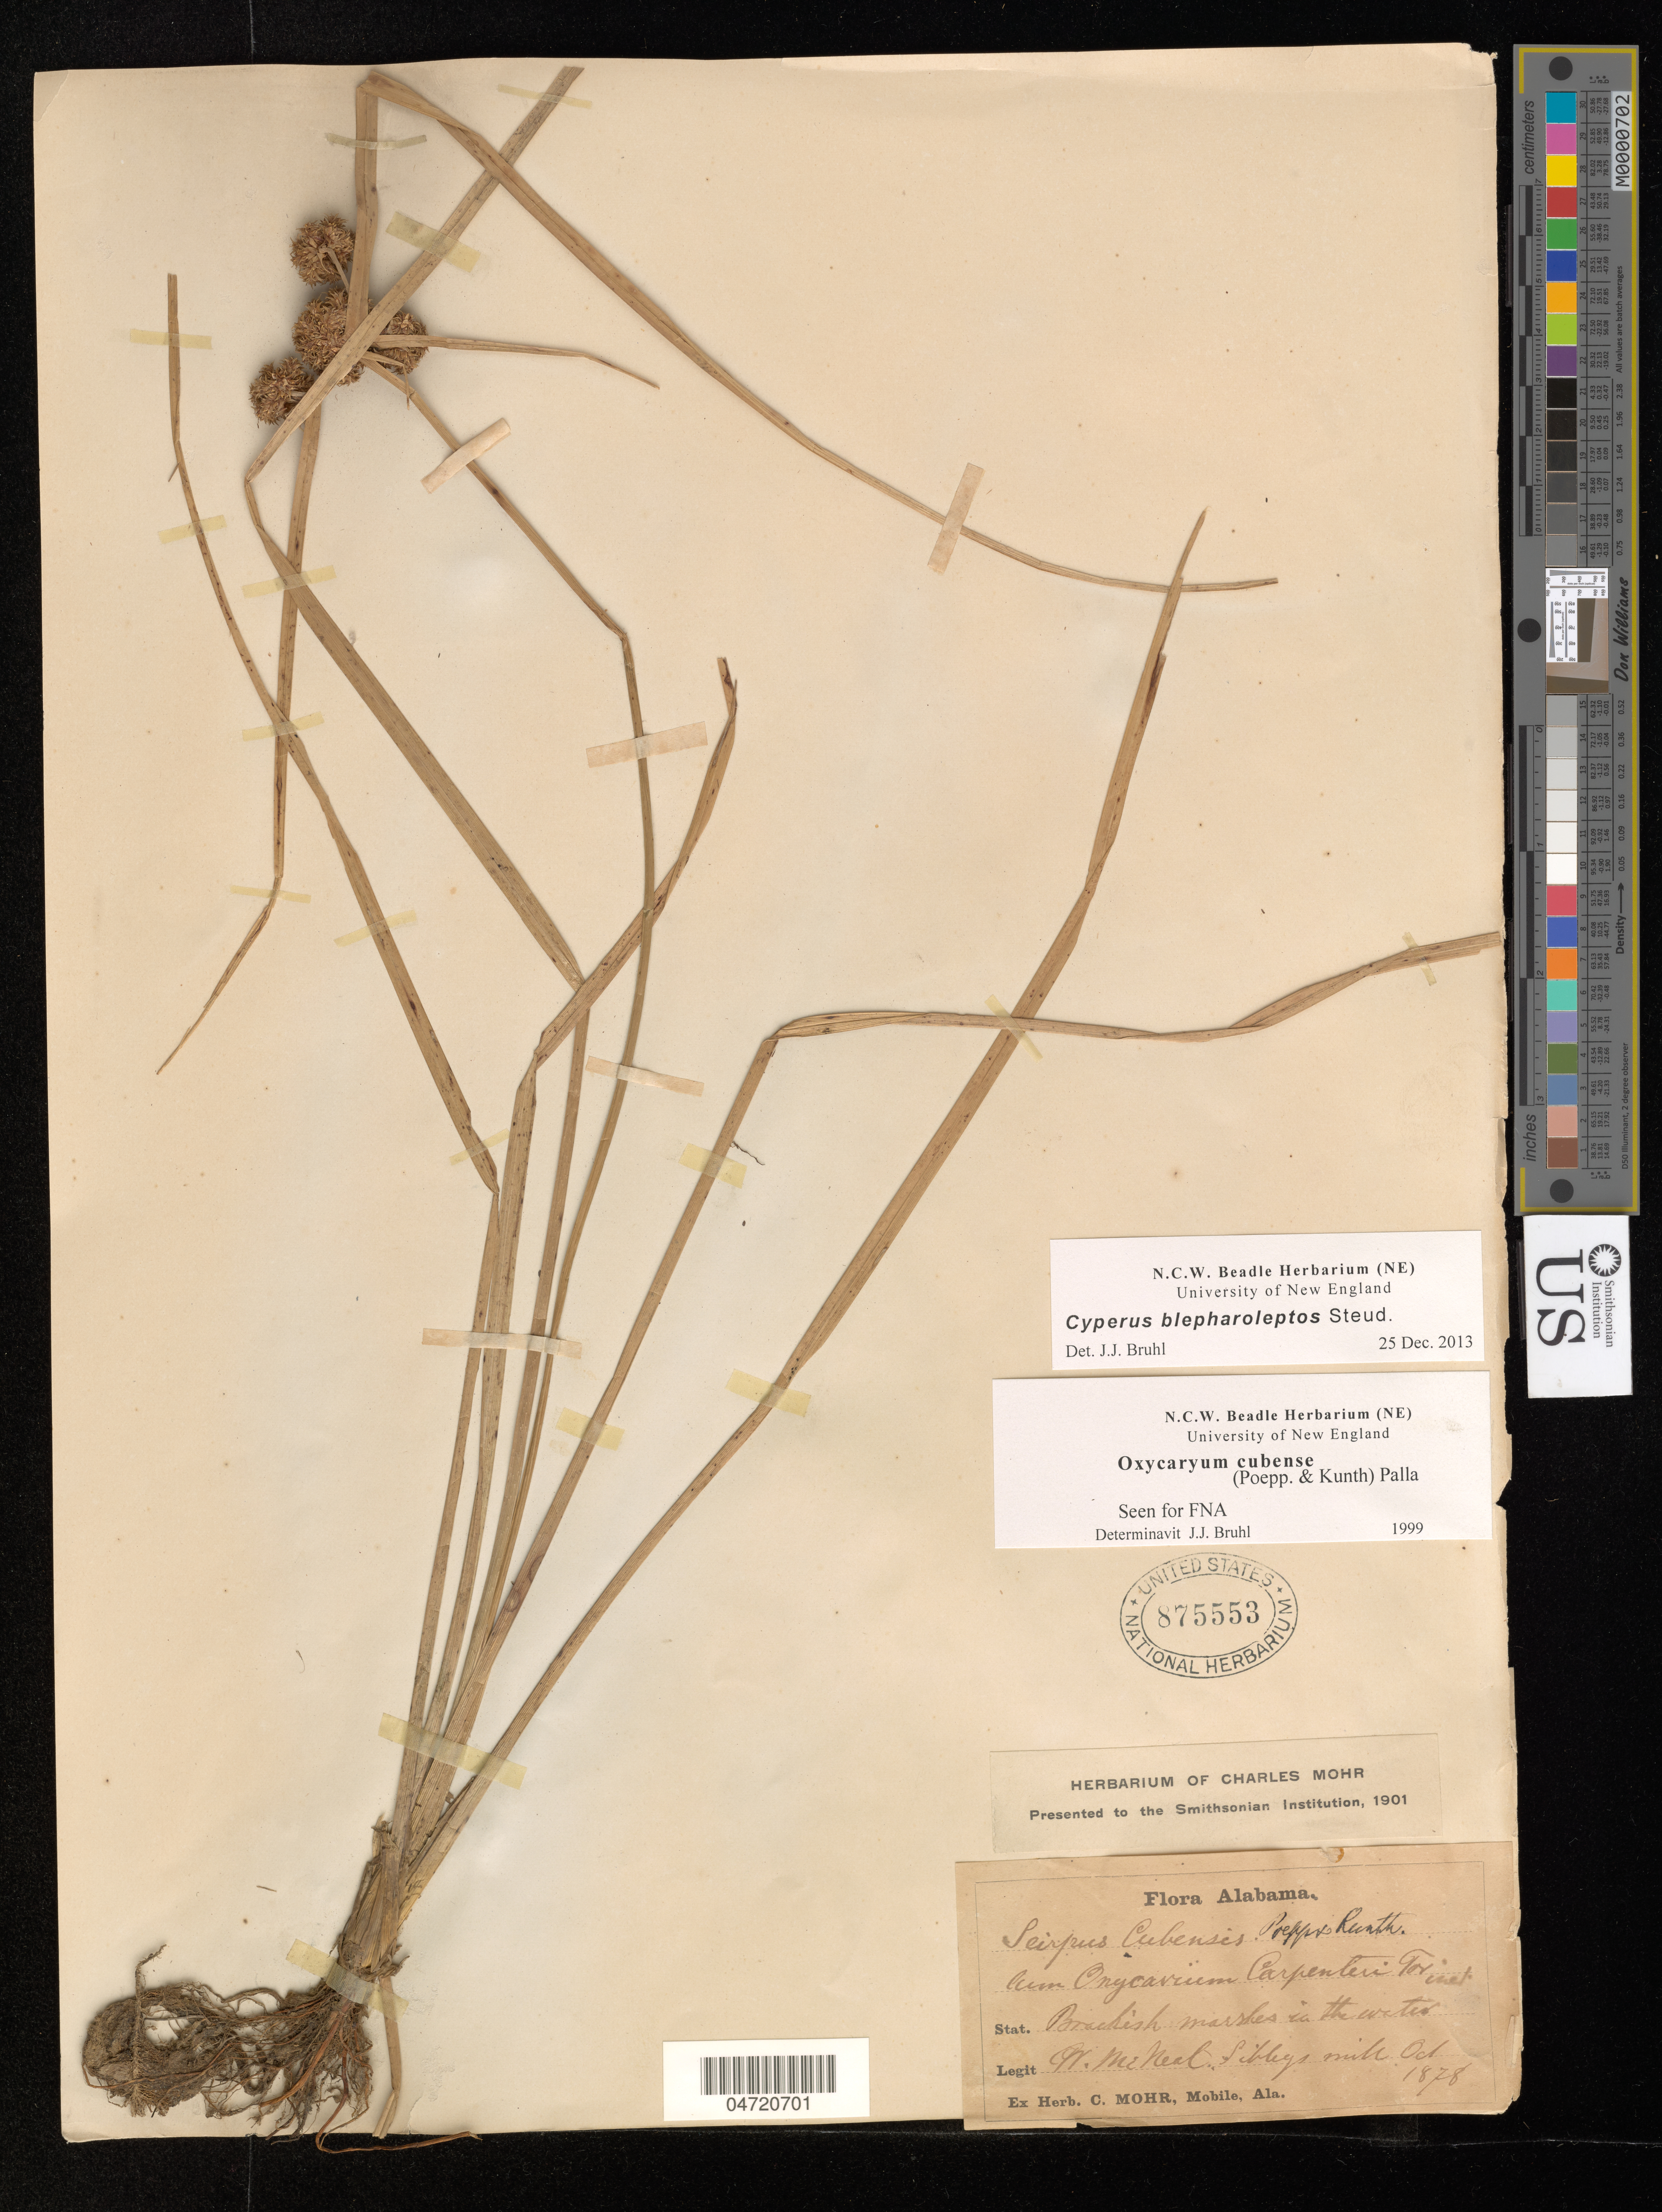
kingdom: Plantae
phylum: Tracheophyta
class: Liliopsida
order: Poales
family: Cyperaceae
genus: Cyperus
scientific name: Cyperus blepharoleptos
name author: Steud.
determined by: Bruhl, J. J., (NE), University of New England (AUSTRALIA)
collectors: W. McNeal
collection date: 1878-10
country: United States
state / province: Alabama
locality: Sibleys Mill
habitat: Brackish marshes in the water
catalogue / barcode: US 875553